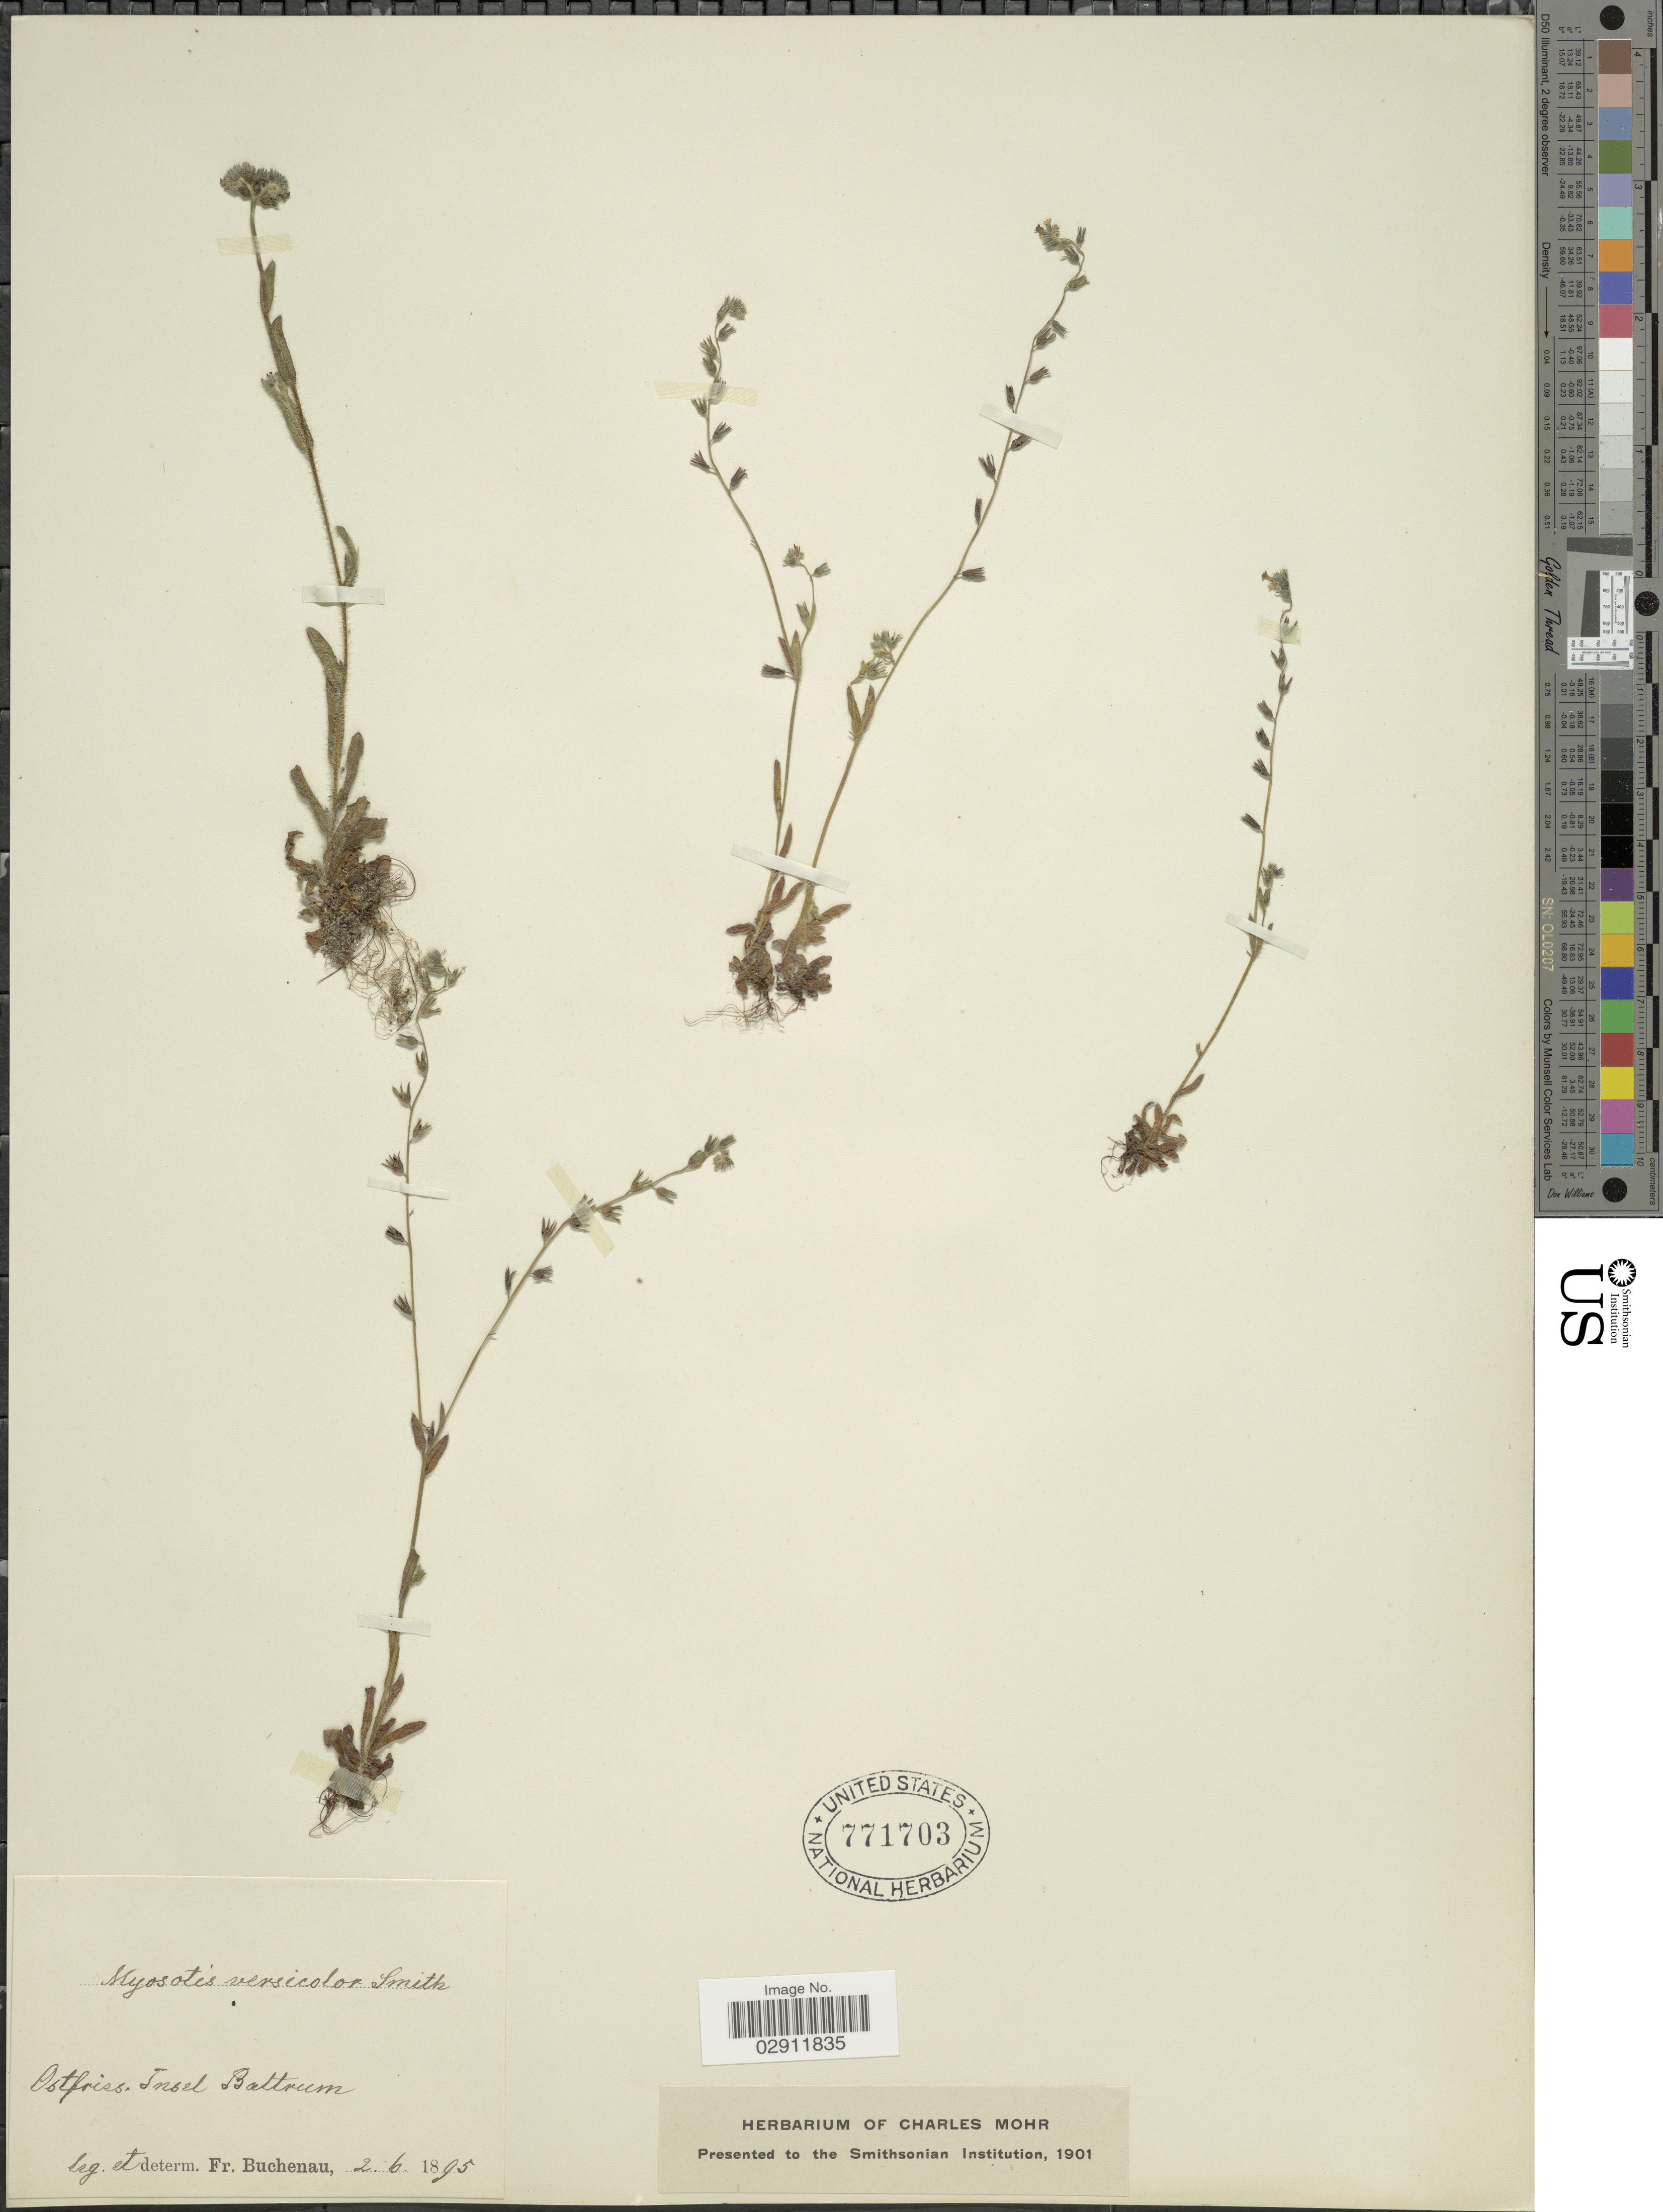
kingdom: Plantae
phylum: Tracheophyta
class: Magnoliopsida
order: Boraginales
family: Boraginaceae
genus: Myosotis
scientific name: Myosotis versicolor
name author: Sm.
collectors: F. Buchenau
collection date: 1895-06-02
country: Germany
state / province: Niedersachsen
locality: Ostfries. Insel Baltrum.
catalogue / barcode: US 771703